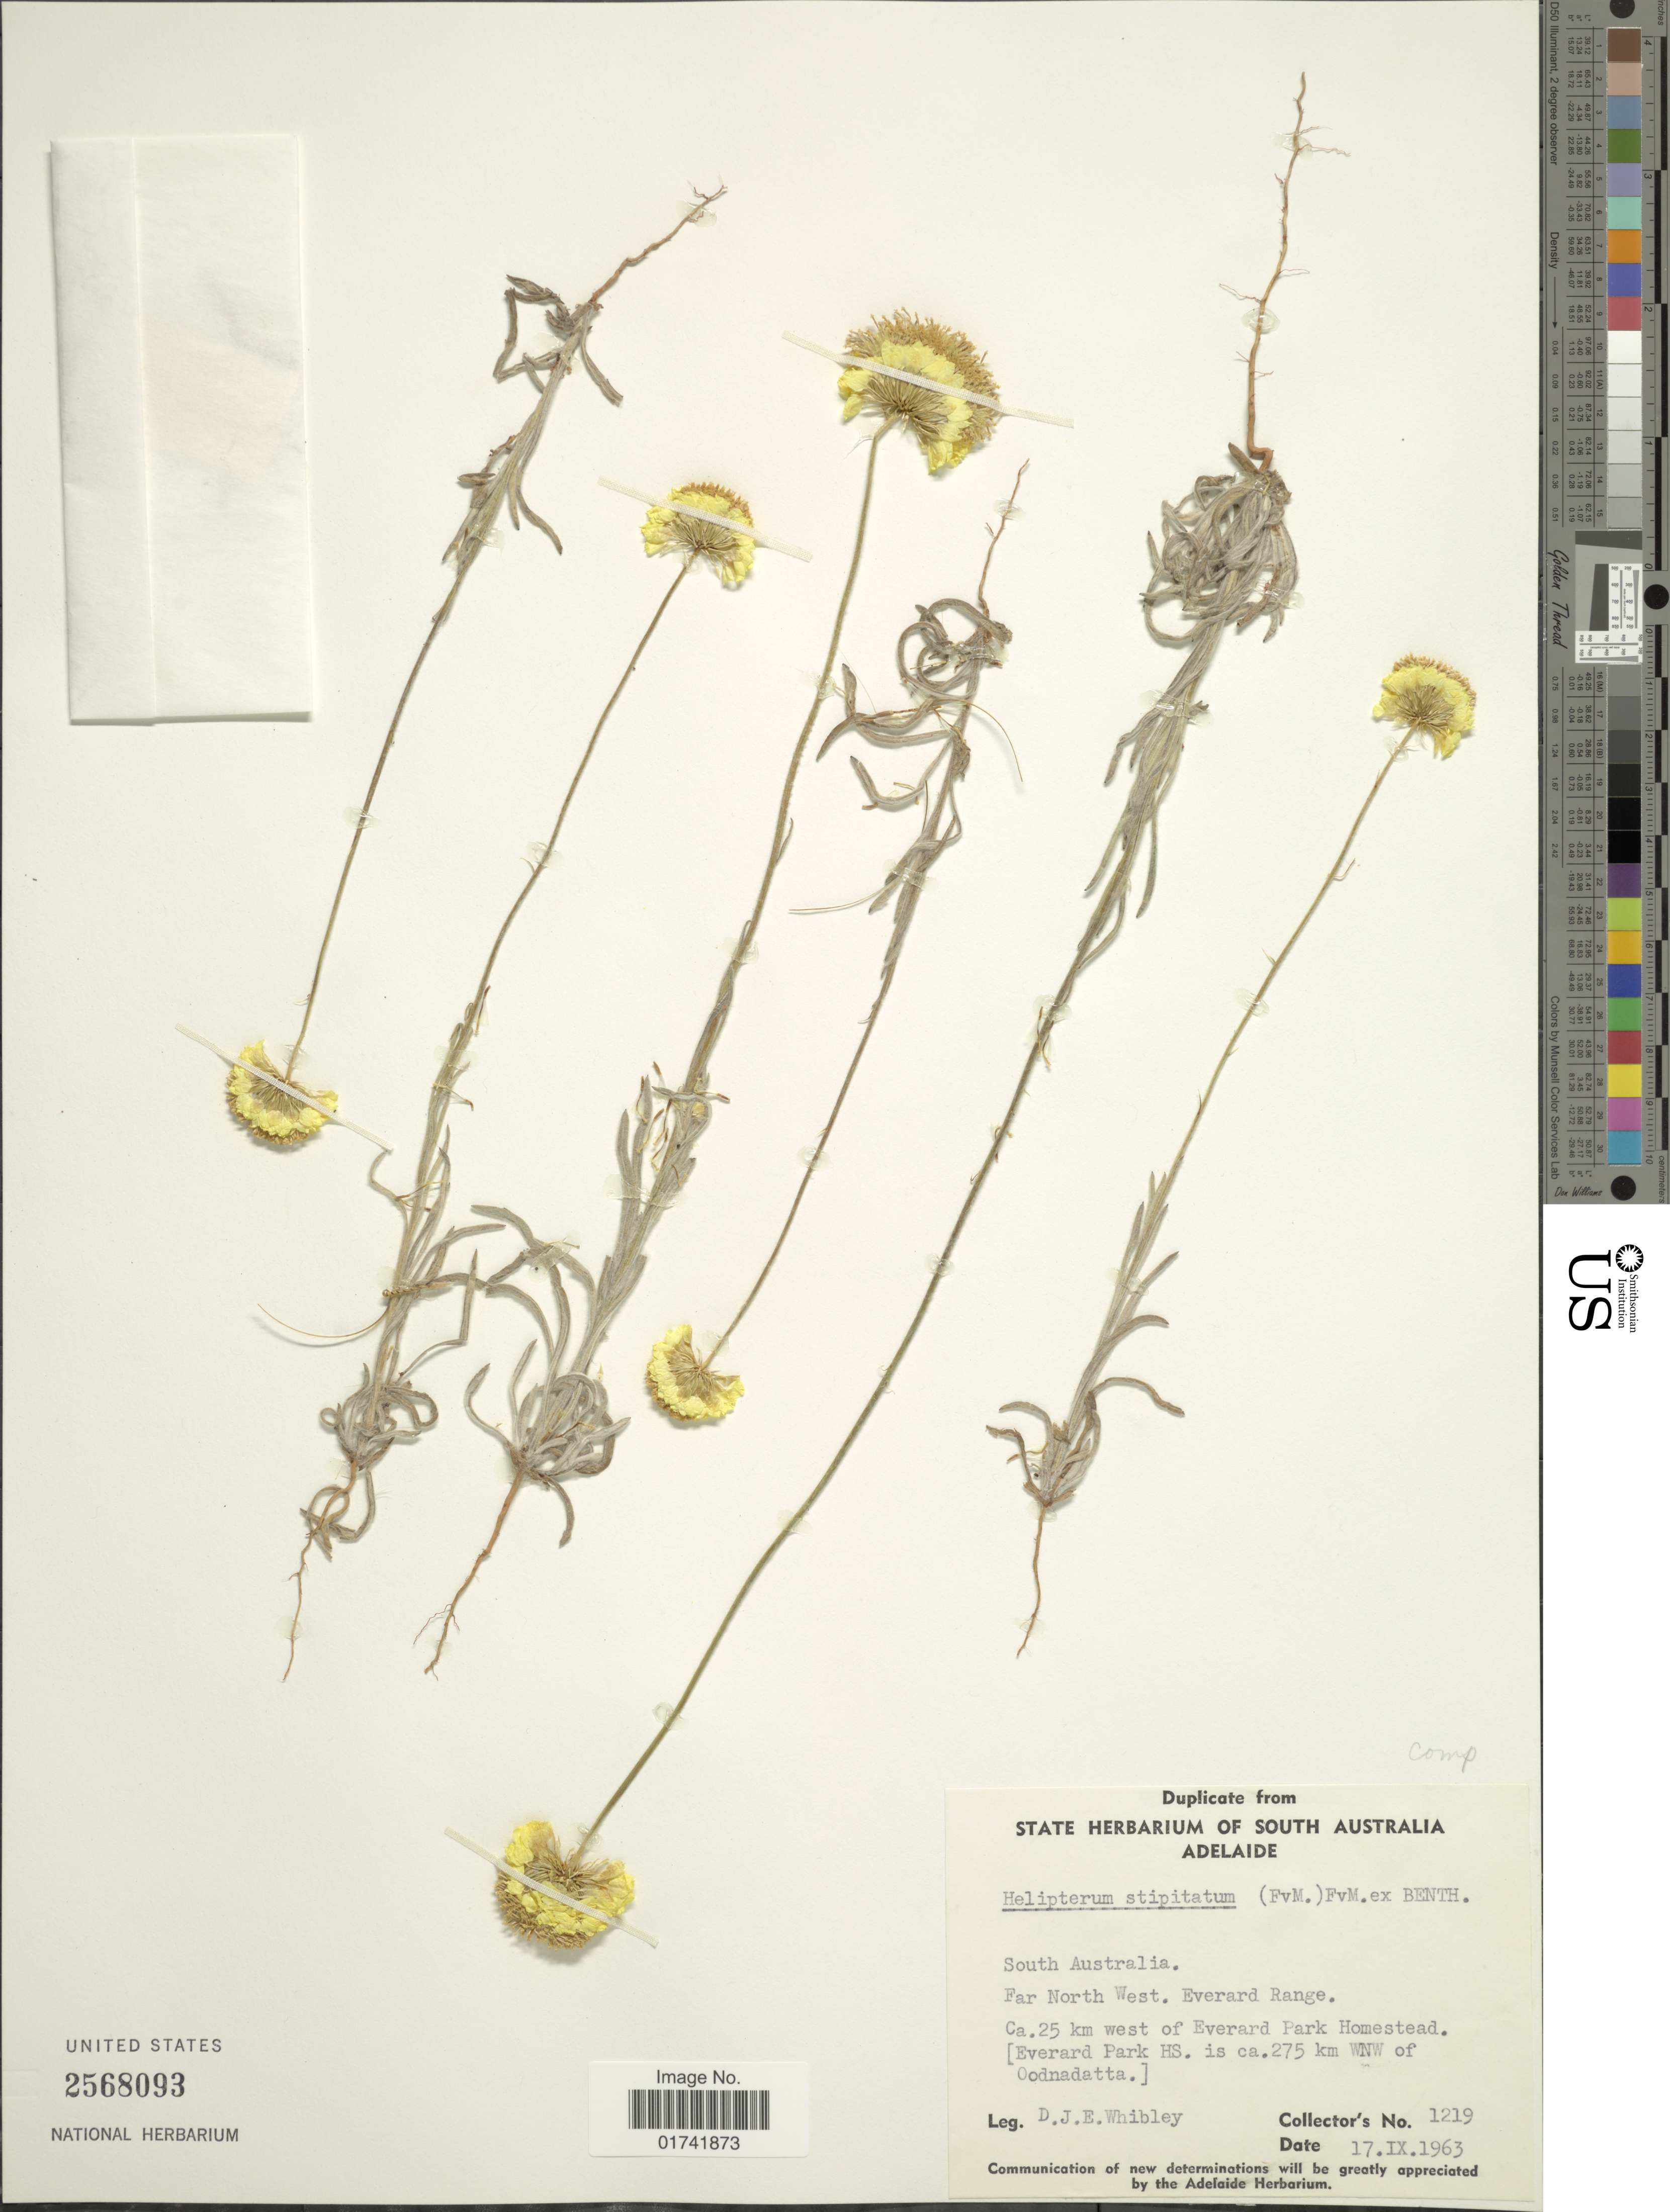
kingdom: Plantae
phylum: Tracheophyta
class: Magnoliopsida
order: Asterales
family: Asteraceae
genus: Leucochrysum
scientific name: Leucochrysum stipitatum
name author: (F. Muell.) Paul G. Wilson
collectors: D. Whibley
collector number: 1219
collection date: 1963-09-17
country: Australia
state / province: South Australia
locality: Far North West, Everard Range, ca. 25 km west of Everard Park Homestead (Everard Park HS, is ca. 275 km WNW of OOdnadatta.).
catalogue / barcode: US 2568093